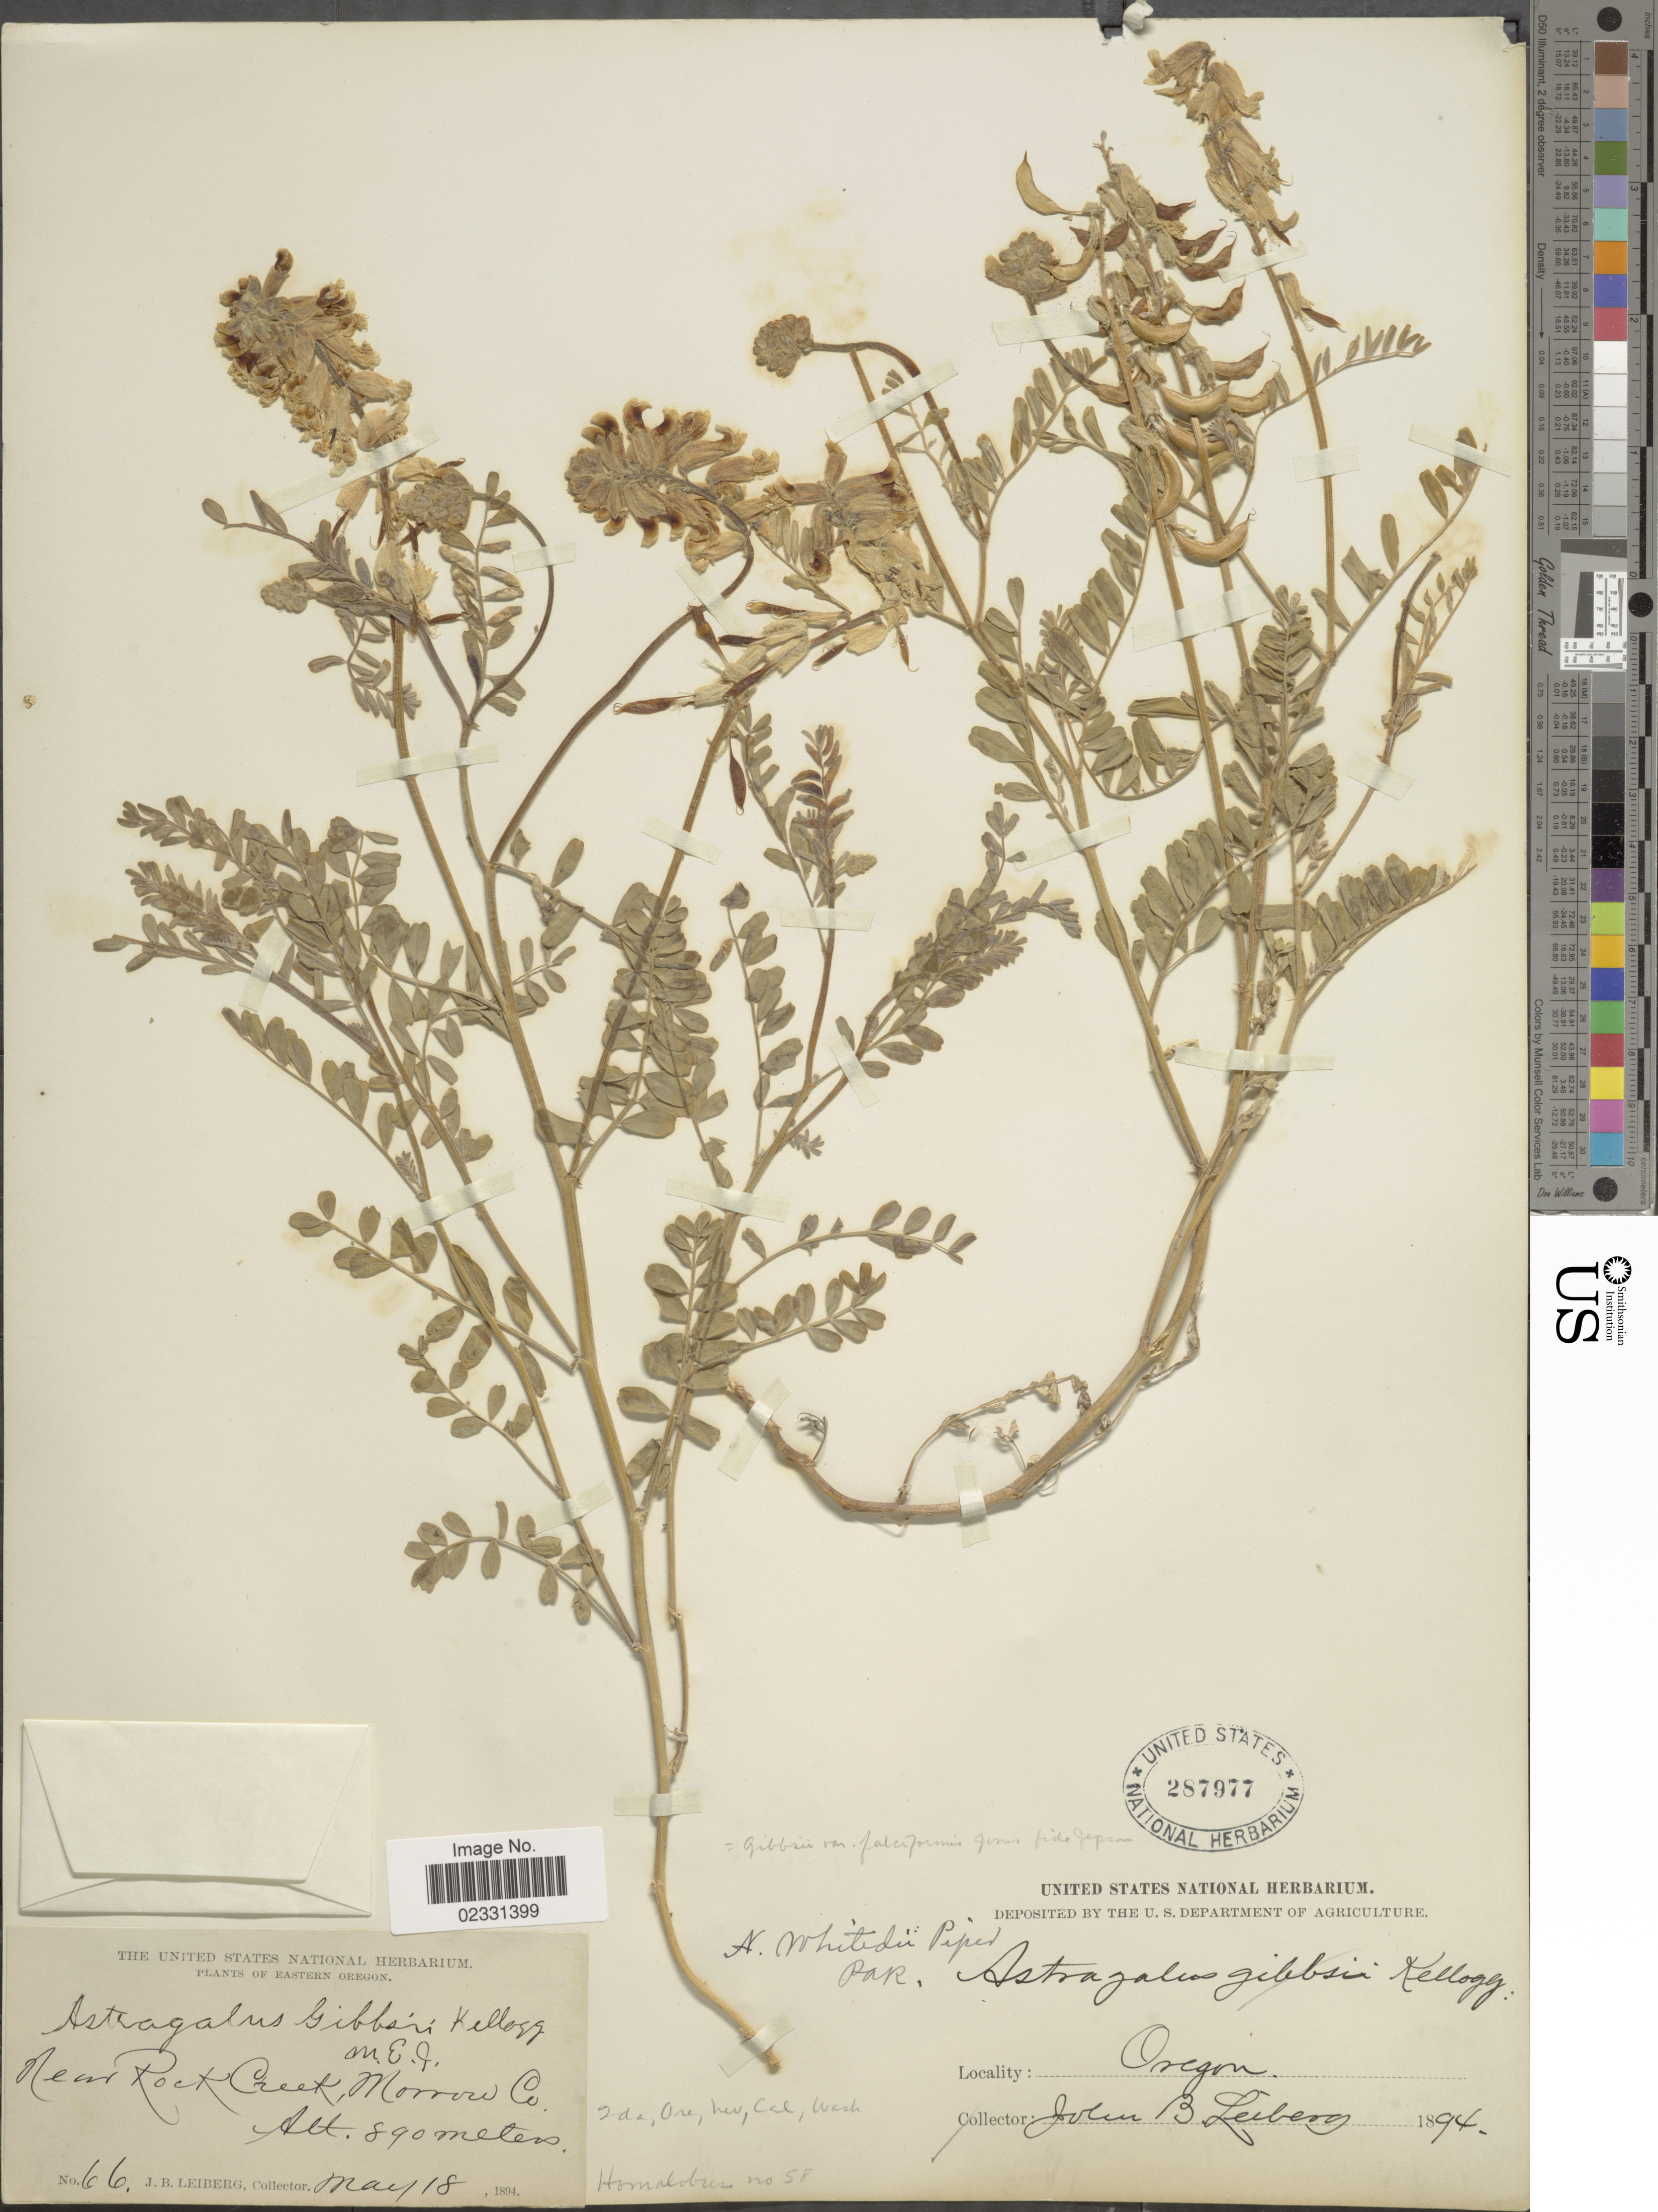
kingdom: Plantae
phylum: Tracheophyta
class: Magnoliopsida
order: Fabales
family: Fabaceae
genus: Astragalus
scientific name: Astragalus gibbsii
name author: Kellogg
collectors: J. B. Leiberg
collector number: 66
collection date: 1894-05-18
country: United States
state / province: Oregon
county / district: Morrow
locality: Eastern Oregon. Near Rock Creek [Three Rock Creek], Morrow Co.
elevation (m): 890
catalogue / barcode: US 287977